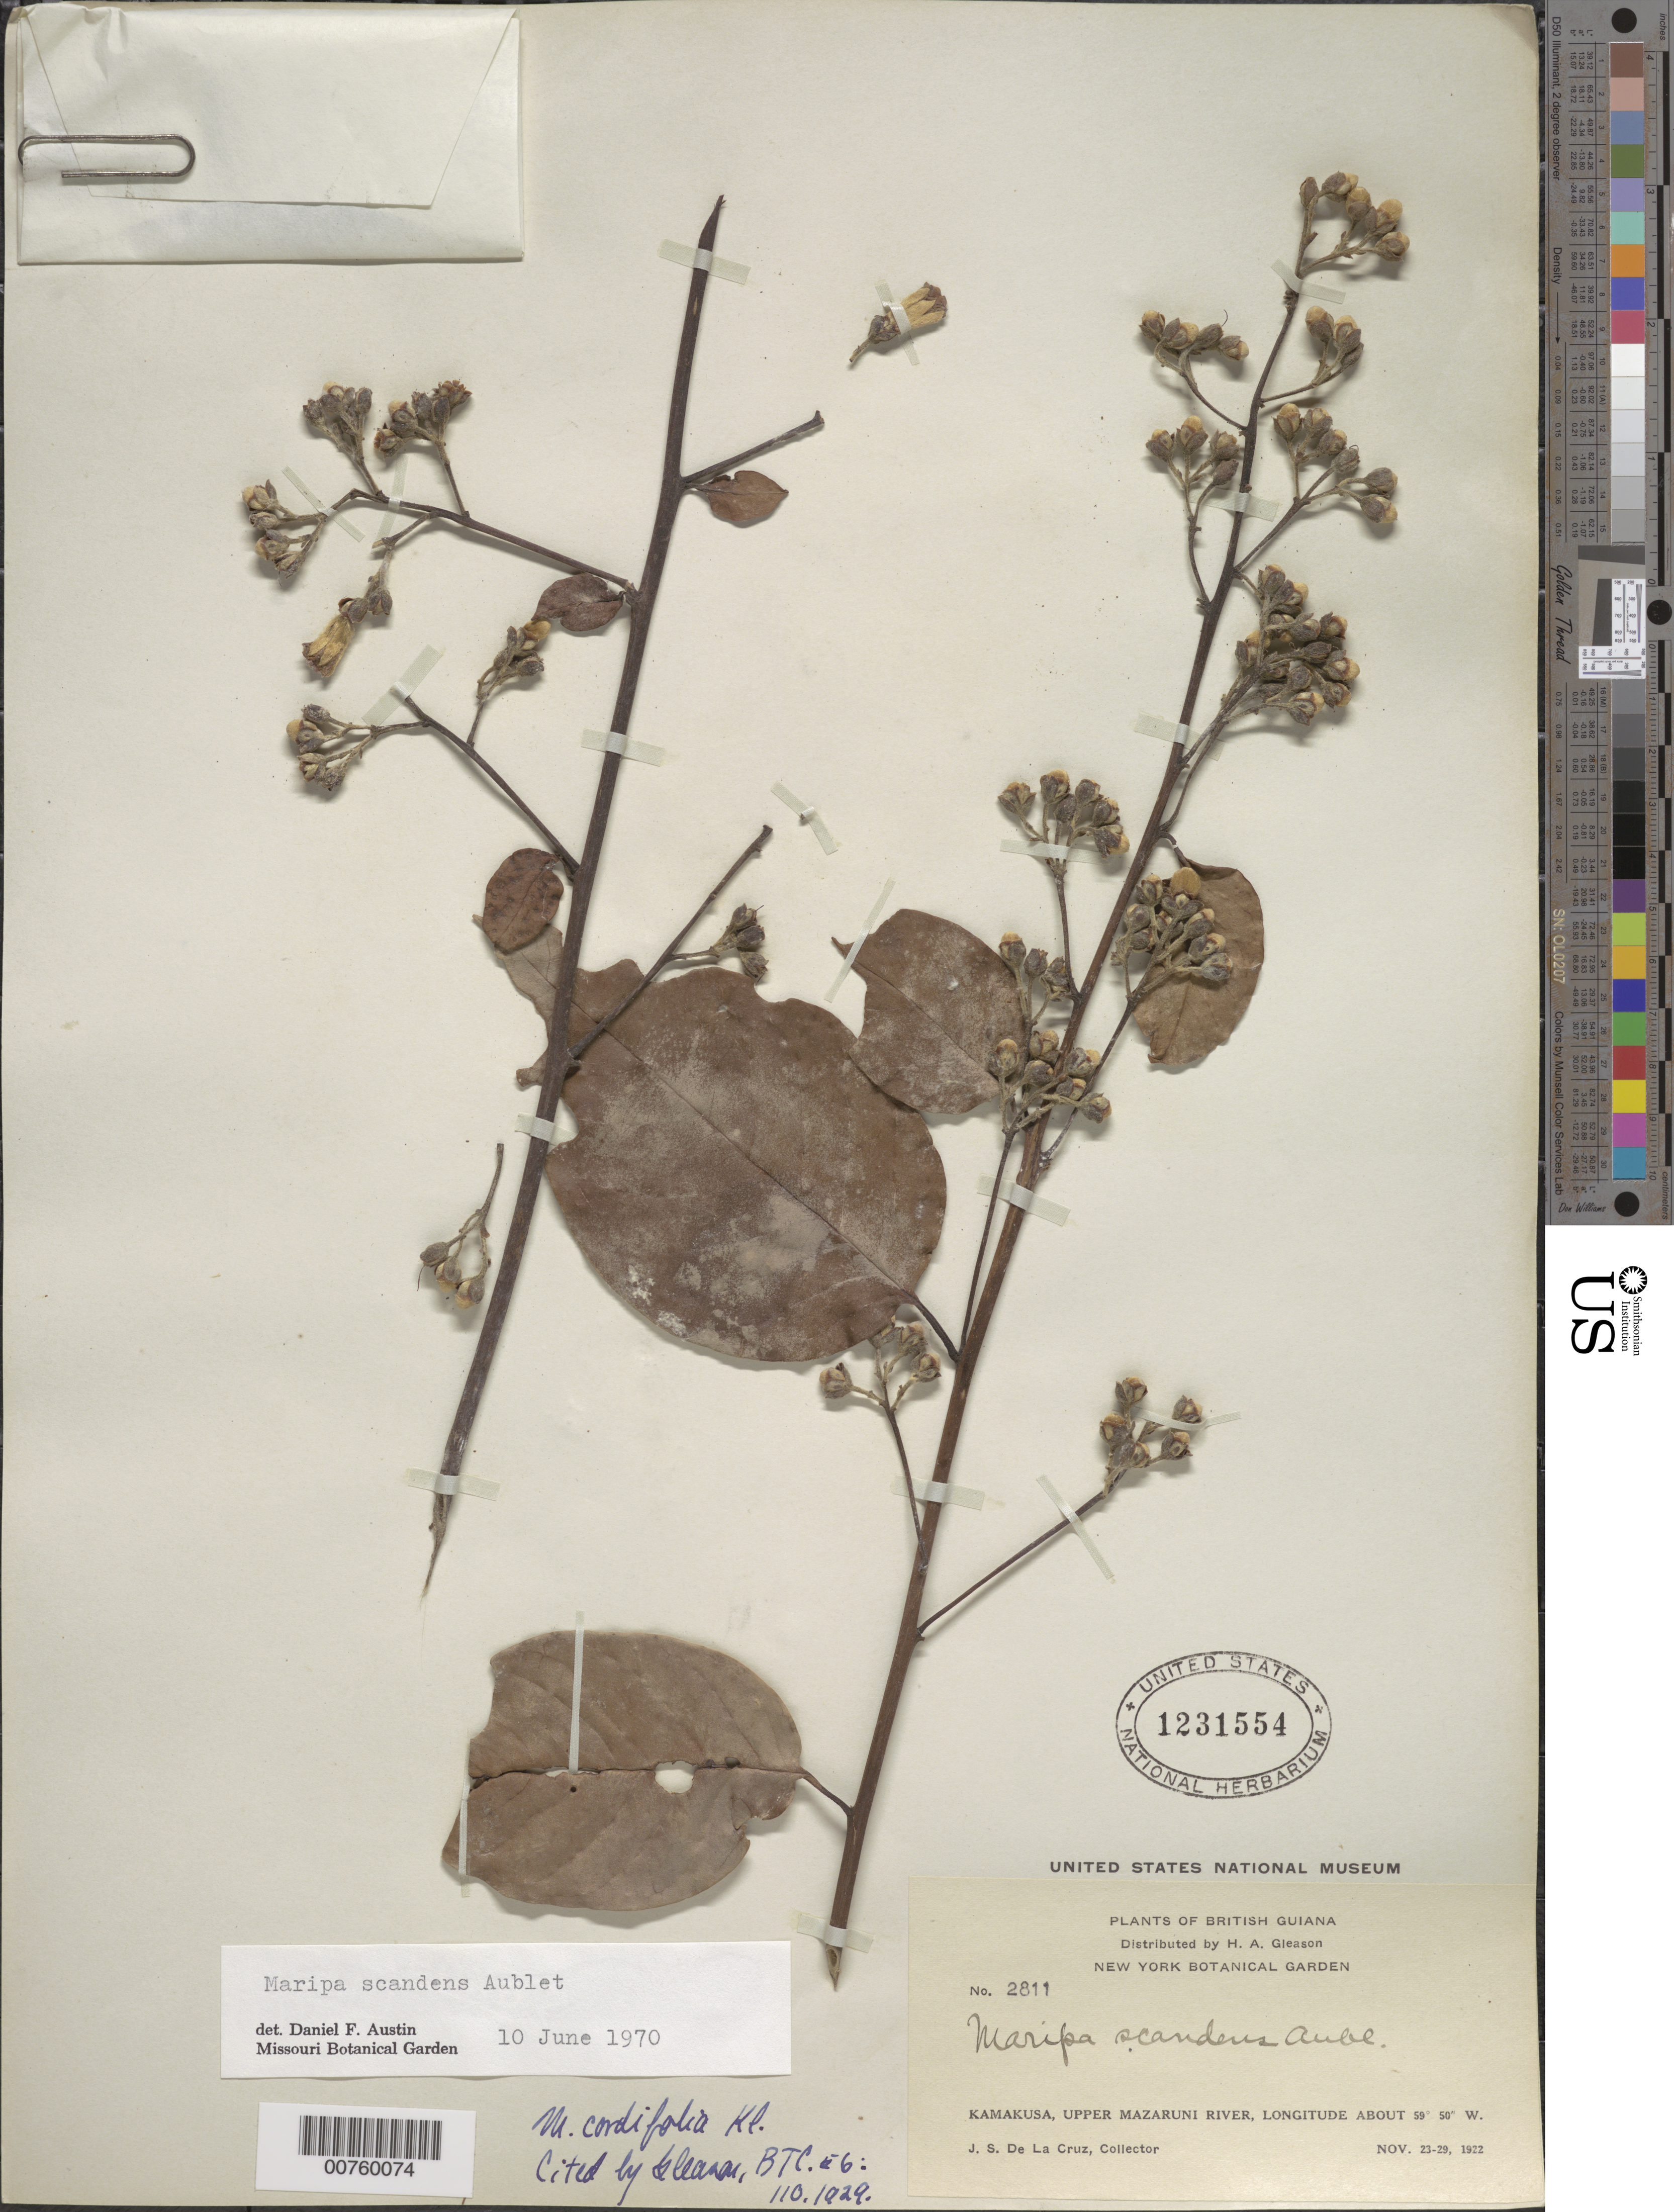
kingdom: Plantae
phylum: Tracheophyta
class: Magnoliopsida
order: Solanales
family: Convolvulaceae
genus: Maripa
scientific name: Maripa scandens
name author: Aubl.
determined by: Austin, D. F.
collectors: J. S. de la Cruz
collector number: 2811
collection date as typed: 23-Nov-22 to 29-Nov-22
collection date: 1922-11-23/1922-11-29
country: Guyana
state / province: Cuyuni-Mazaruni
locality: Kamakusa, Upper Mazaruni R.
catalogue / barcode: US 1231554